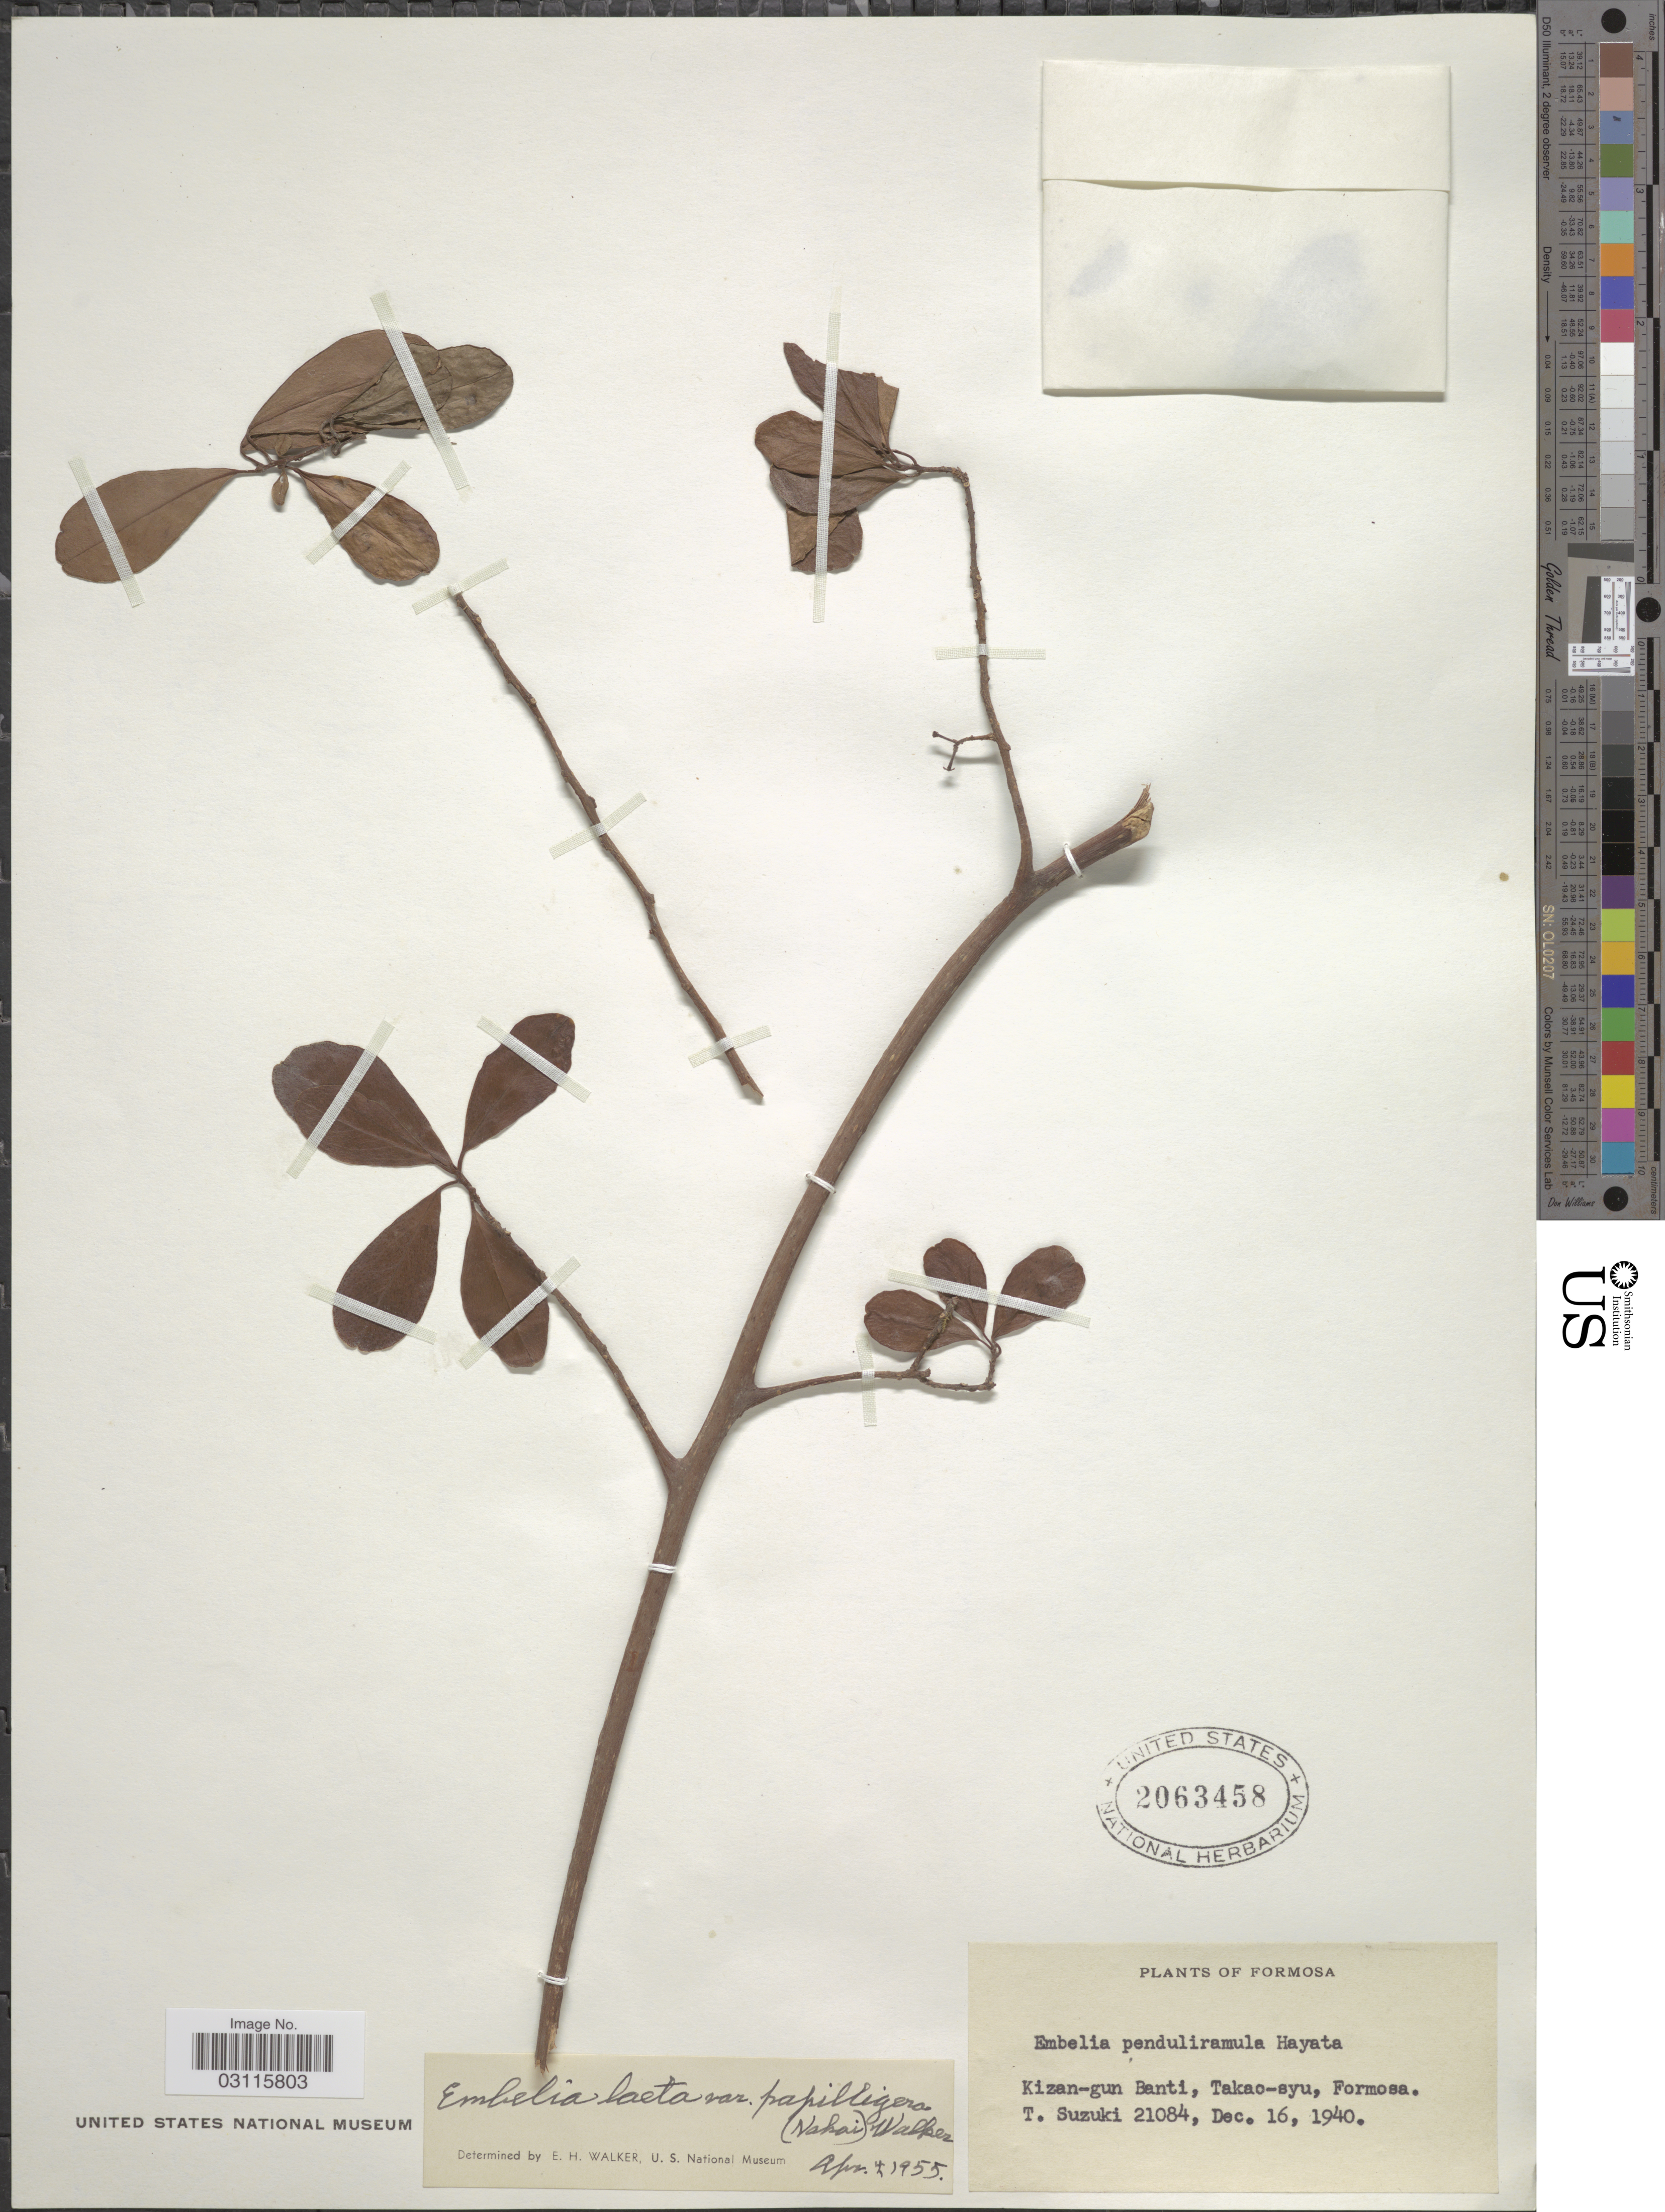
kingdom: Plantae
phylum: Tracheophyta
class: Magnoliopsida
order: Ericales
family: Primulaceae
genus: Embelia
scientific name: Embelia laeta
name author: (L.) Mez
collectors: T. Suzuki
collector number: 21084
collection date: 1940-12-16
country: Taiwan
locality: Formosa. Kizan-gun Banti, Takao-syu.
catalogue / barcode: US 2063458